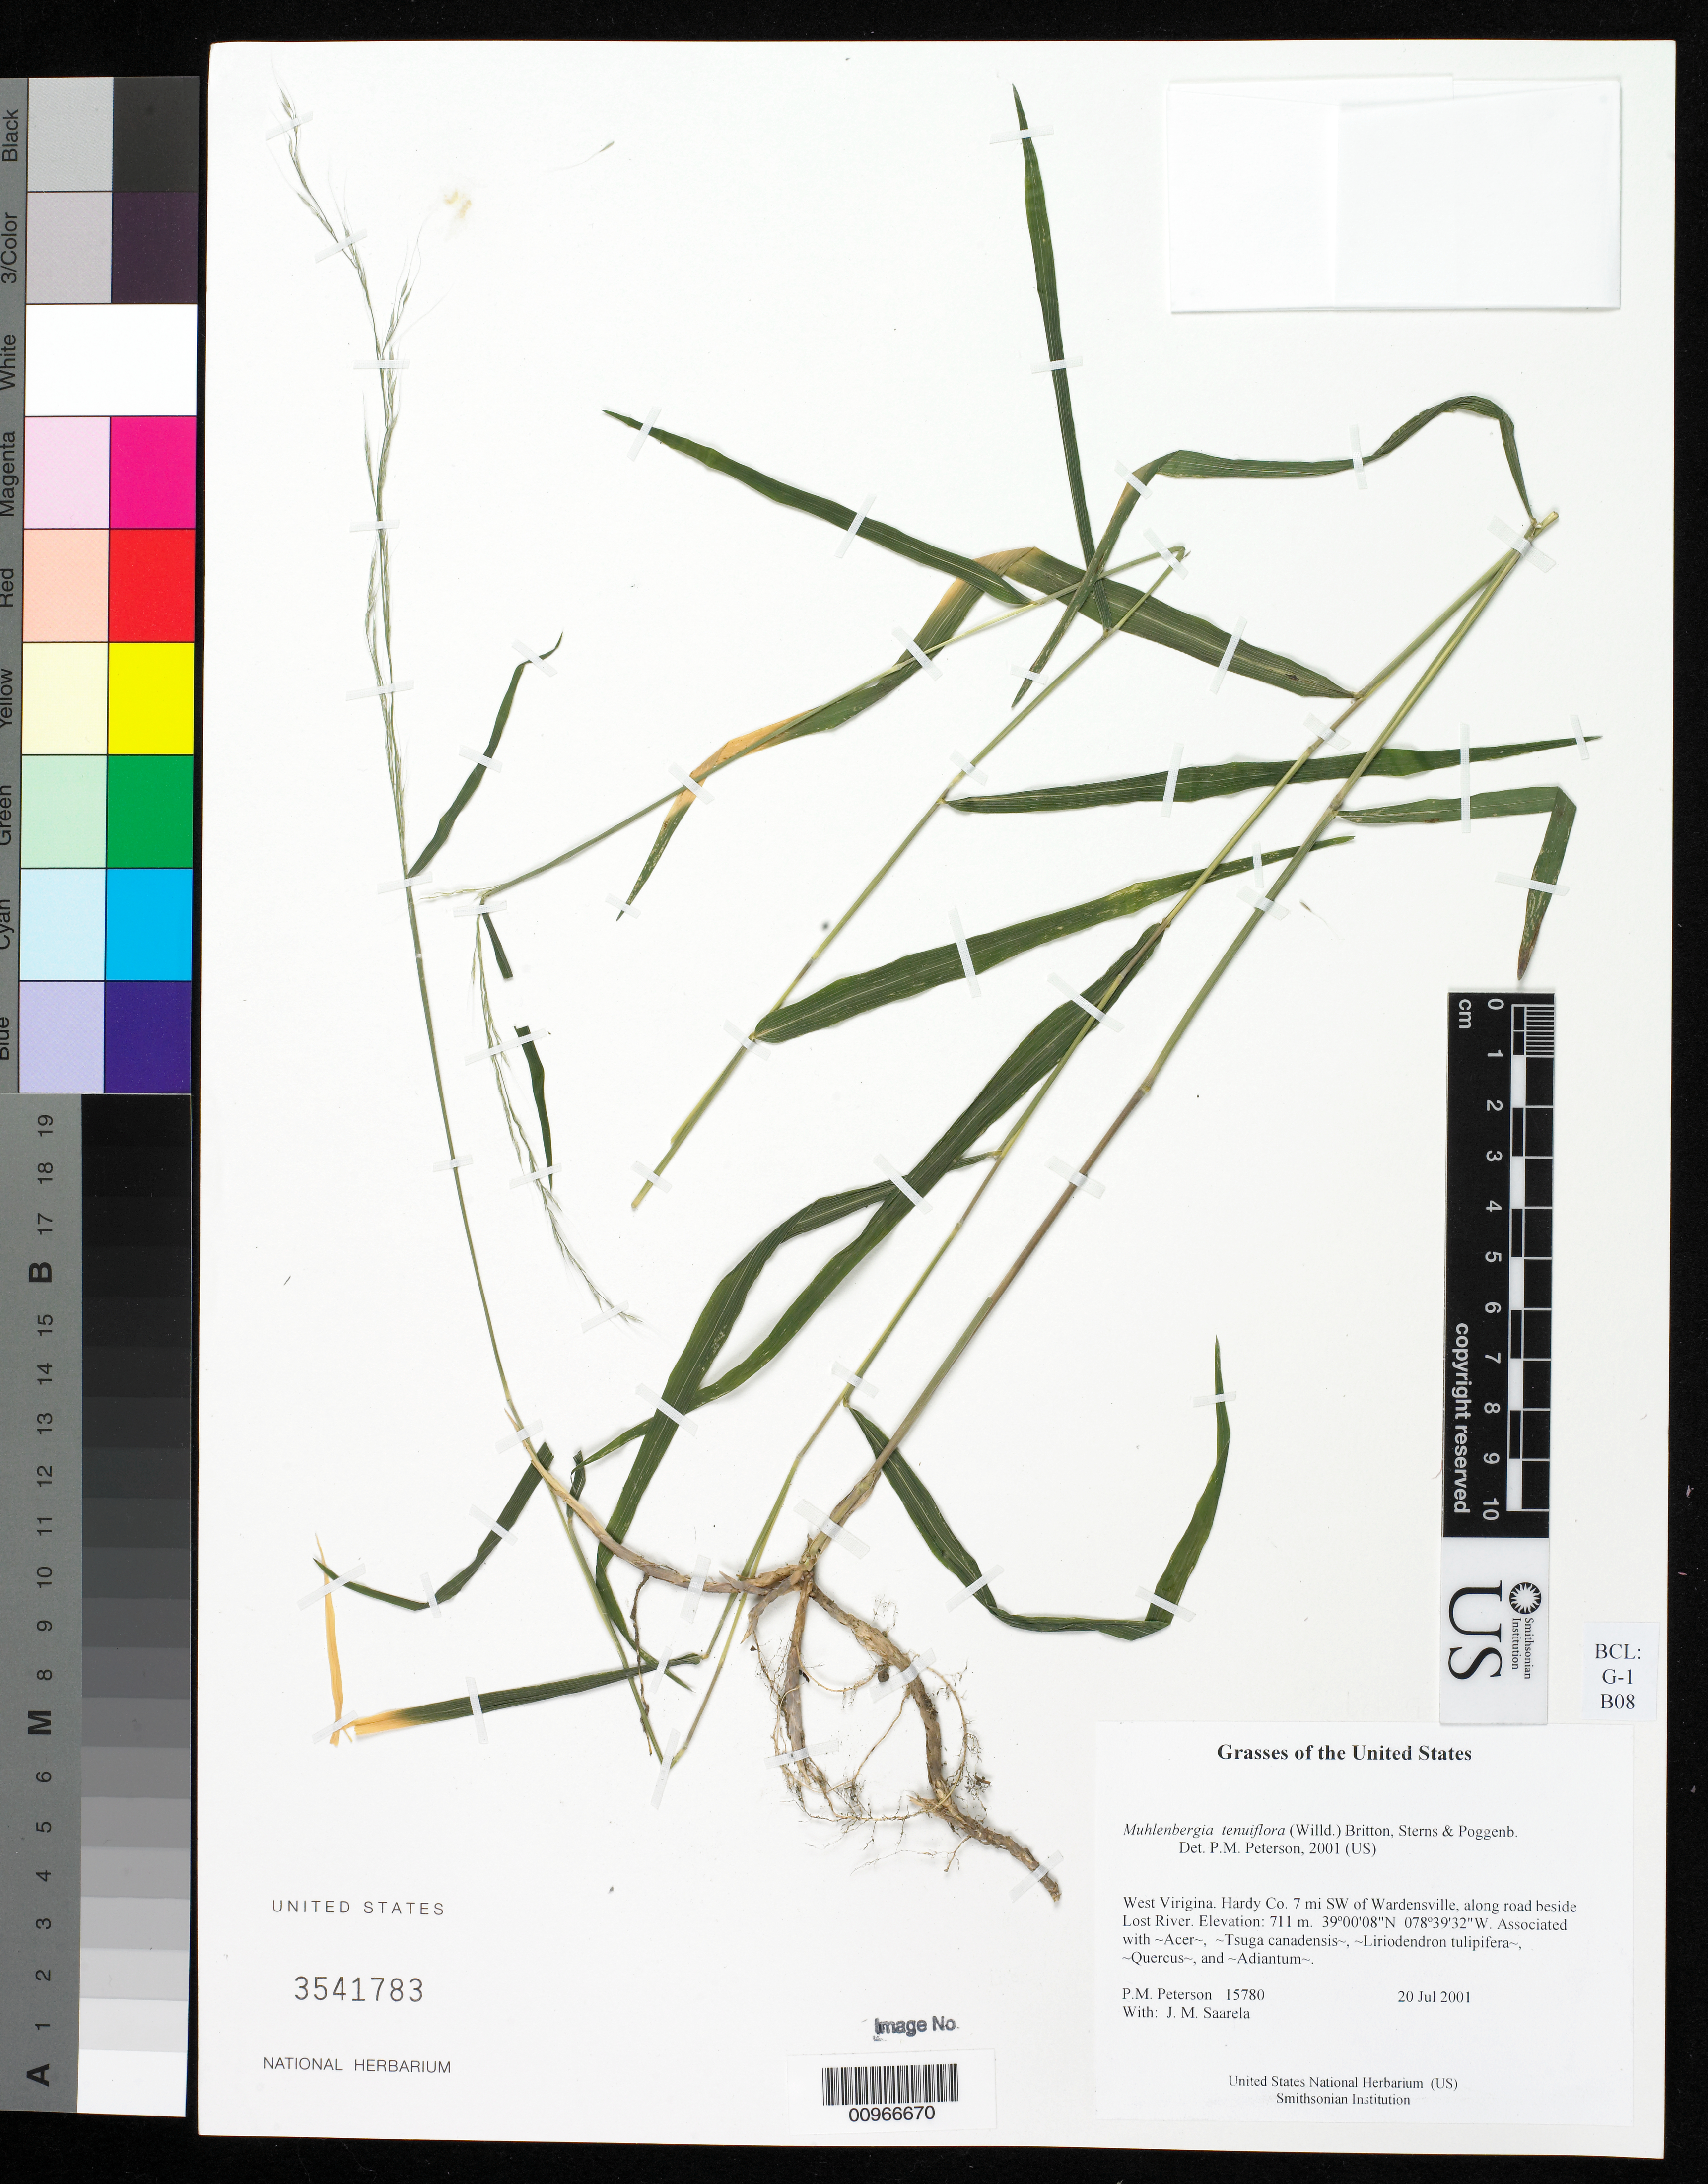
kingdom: Plantae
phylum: Tracheophyta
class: Liliopsida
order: Poales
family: Poaceae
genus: Muhlenbergia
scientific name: Muhlenbergia tenuiflora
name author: (Willd.) Britton, Stearns & Poggenb.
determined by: Peterson, Paul M., (BOT), Smithsonian Institution - National Museum of Natural History (UNITED STATES)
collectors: P. M. Peterson & J. Saarela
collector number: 15780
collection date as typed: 20 Jul 2001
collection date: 2001-07-20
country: United States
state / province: West Virginia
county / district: Hardy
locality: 7 mi SW of Wardensville, along road beside Lost River.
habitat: Associated with ~Acer~, ~Tsuga canadensis~, ~Liriodendron tulipifera~, ~Quercus~, and ~Adiantum~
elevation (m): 711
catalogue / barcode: US 3541783